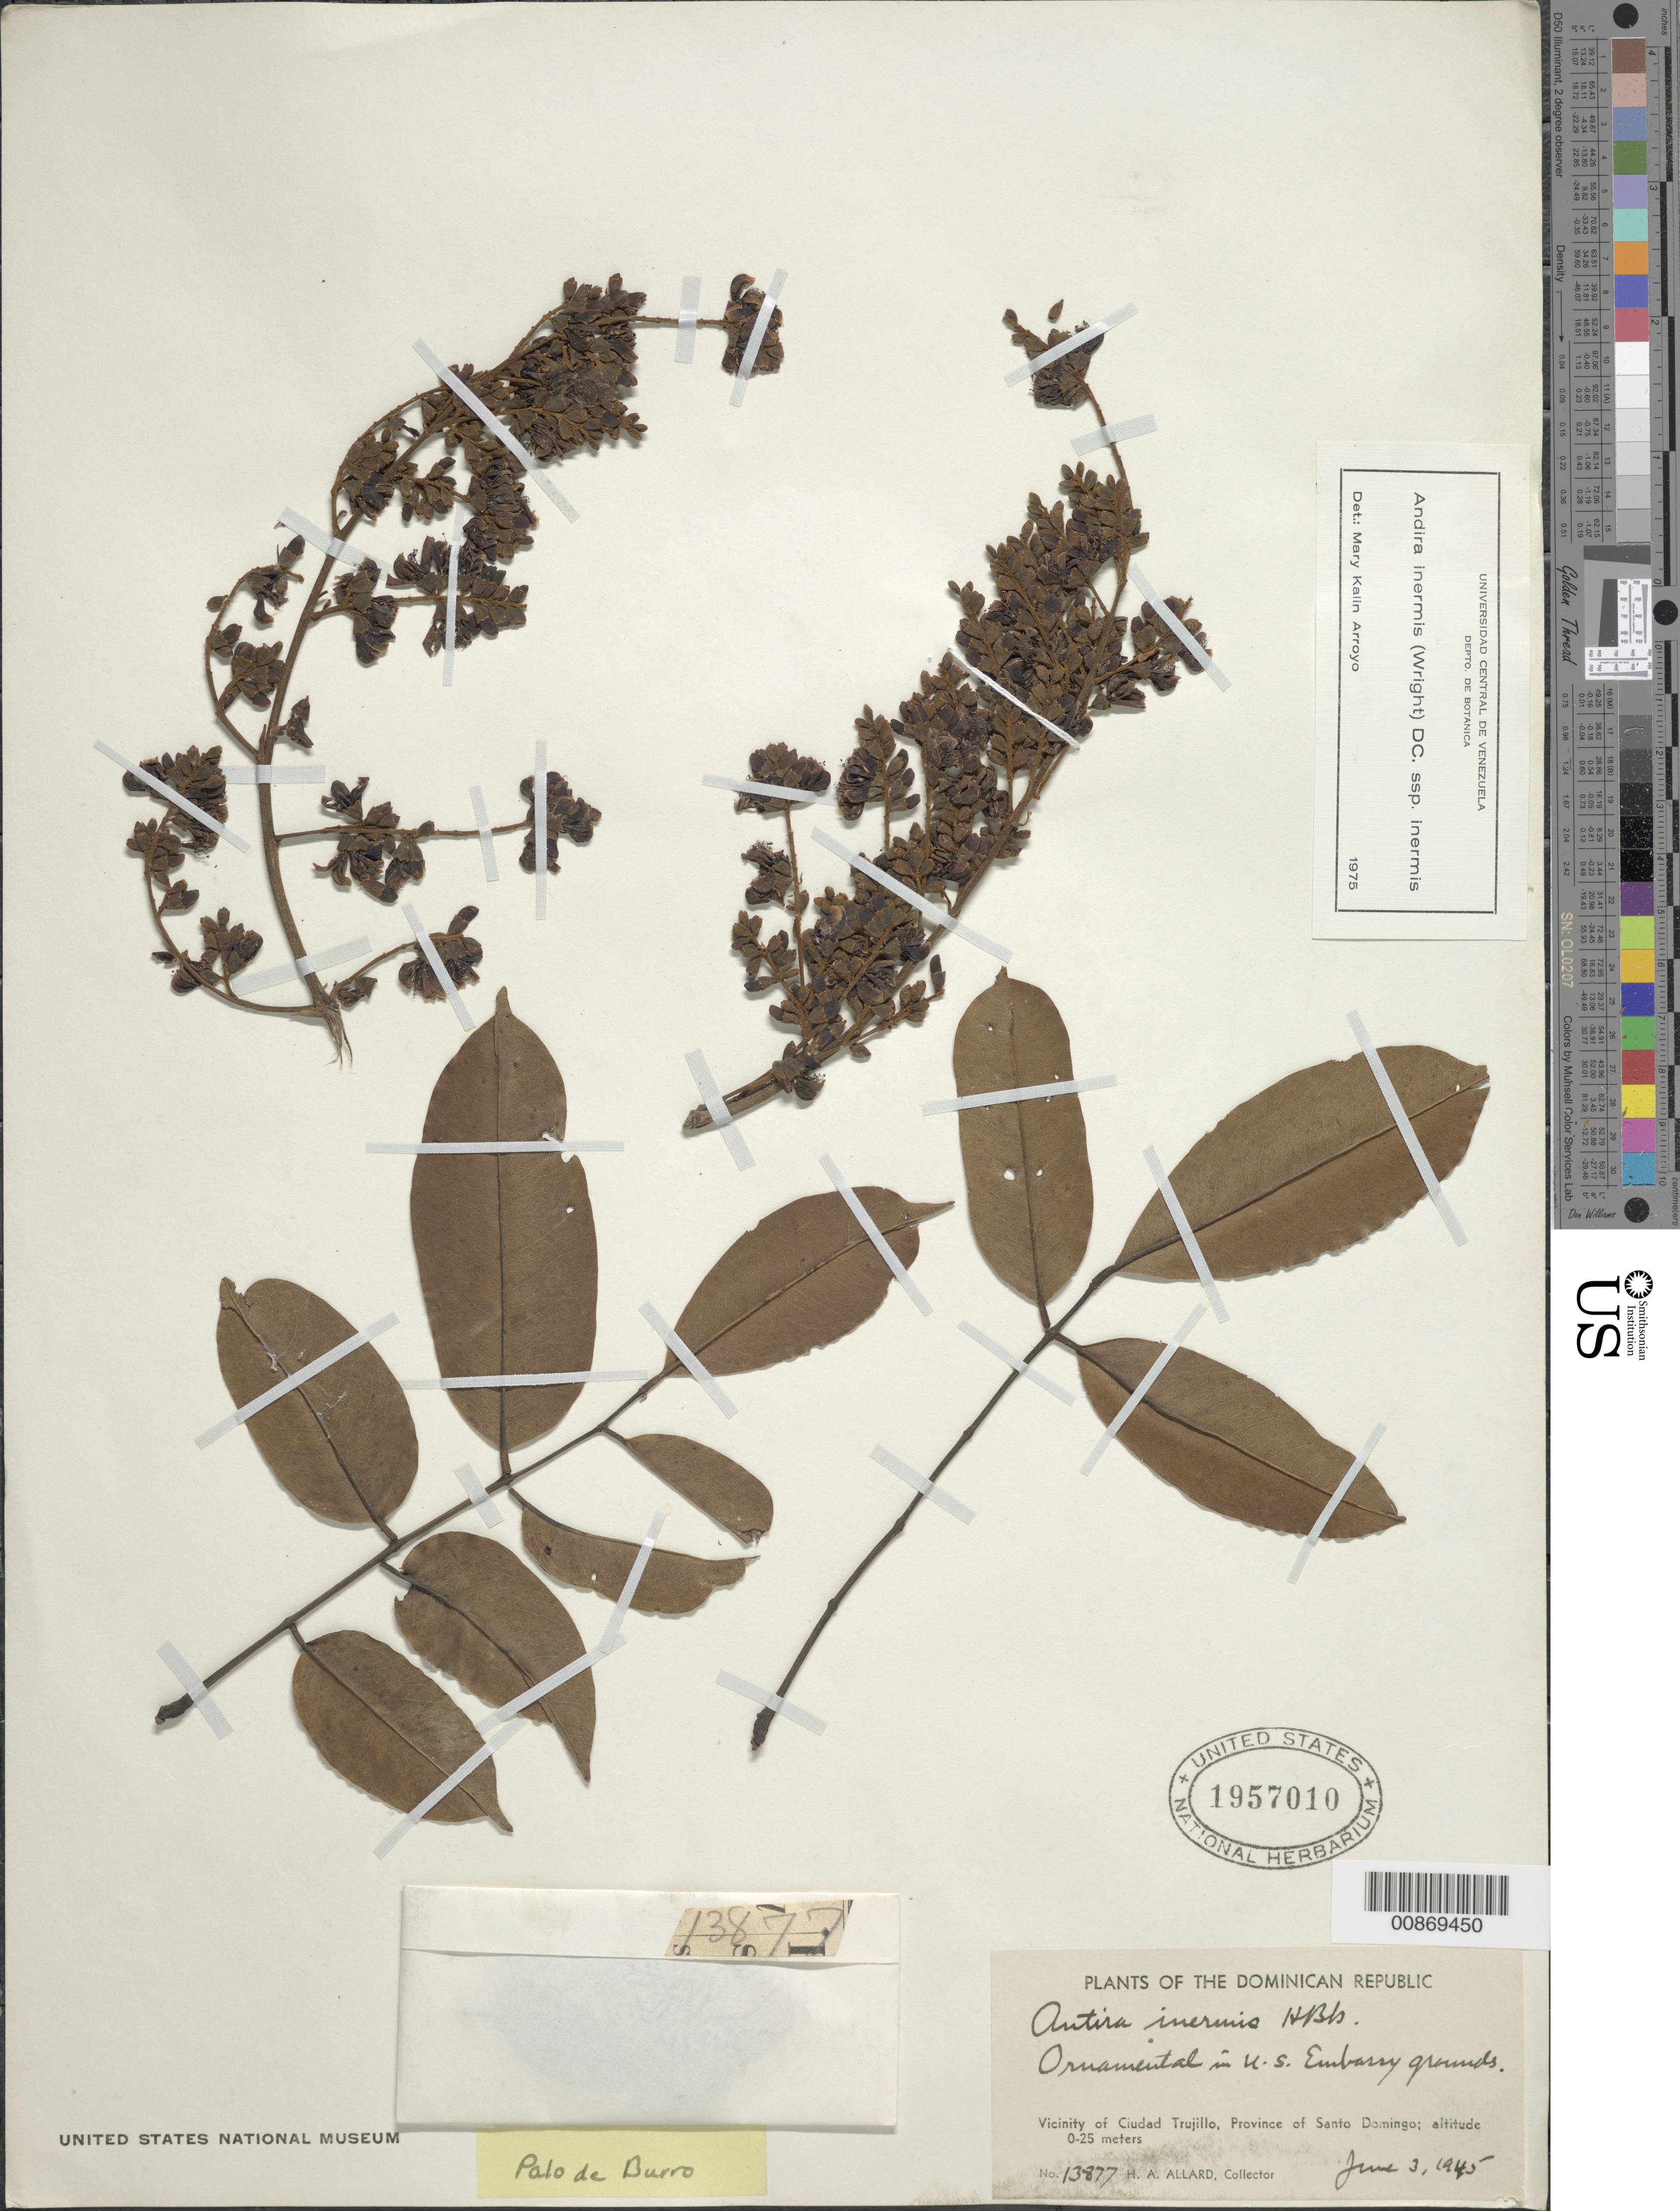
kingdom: Plantae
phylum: Tracheophyta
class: Magnoliopsida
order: Fabales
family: Fabaceae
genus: Andira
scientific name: Andira inermis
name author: (W. Wright) Kunth ex DC.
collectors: H. A. Allard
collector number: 13877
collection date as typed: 03 Jun 1945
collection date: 1945-06-03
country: Dominican Republic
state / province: Distrito Nacional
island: Hispaniola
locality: Vicinity of Ciudad Trujillo, Province of Santo Domingo (obsolete). Ornamental in the U.S. Embassy grounds.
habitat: on u.s. embassy grounds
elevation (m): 0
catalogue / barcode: US 1957010